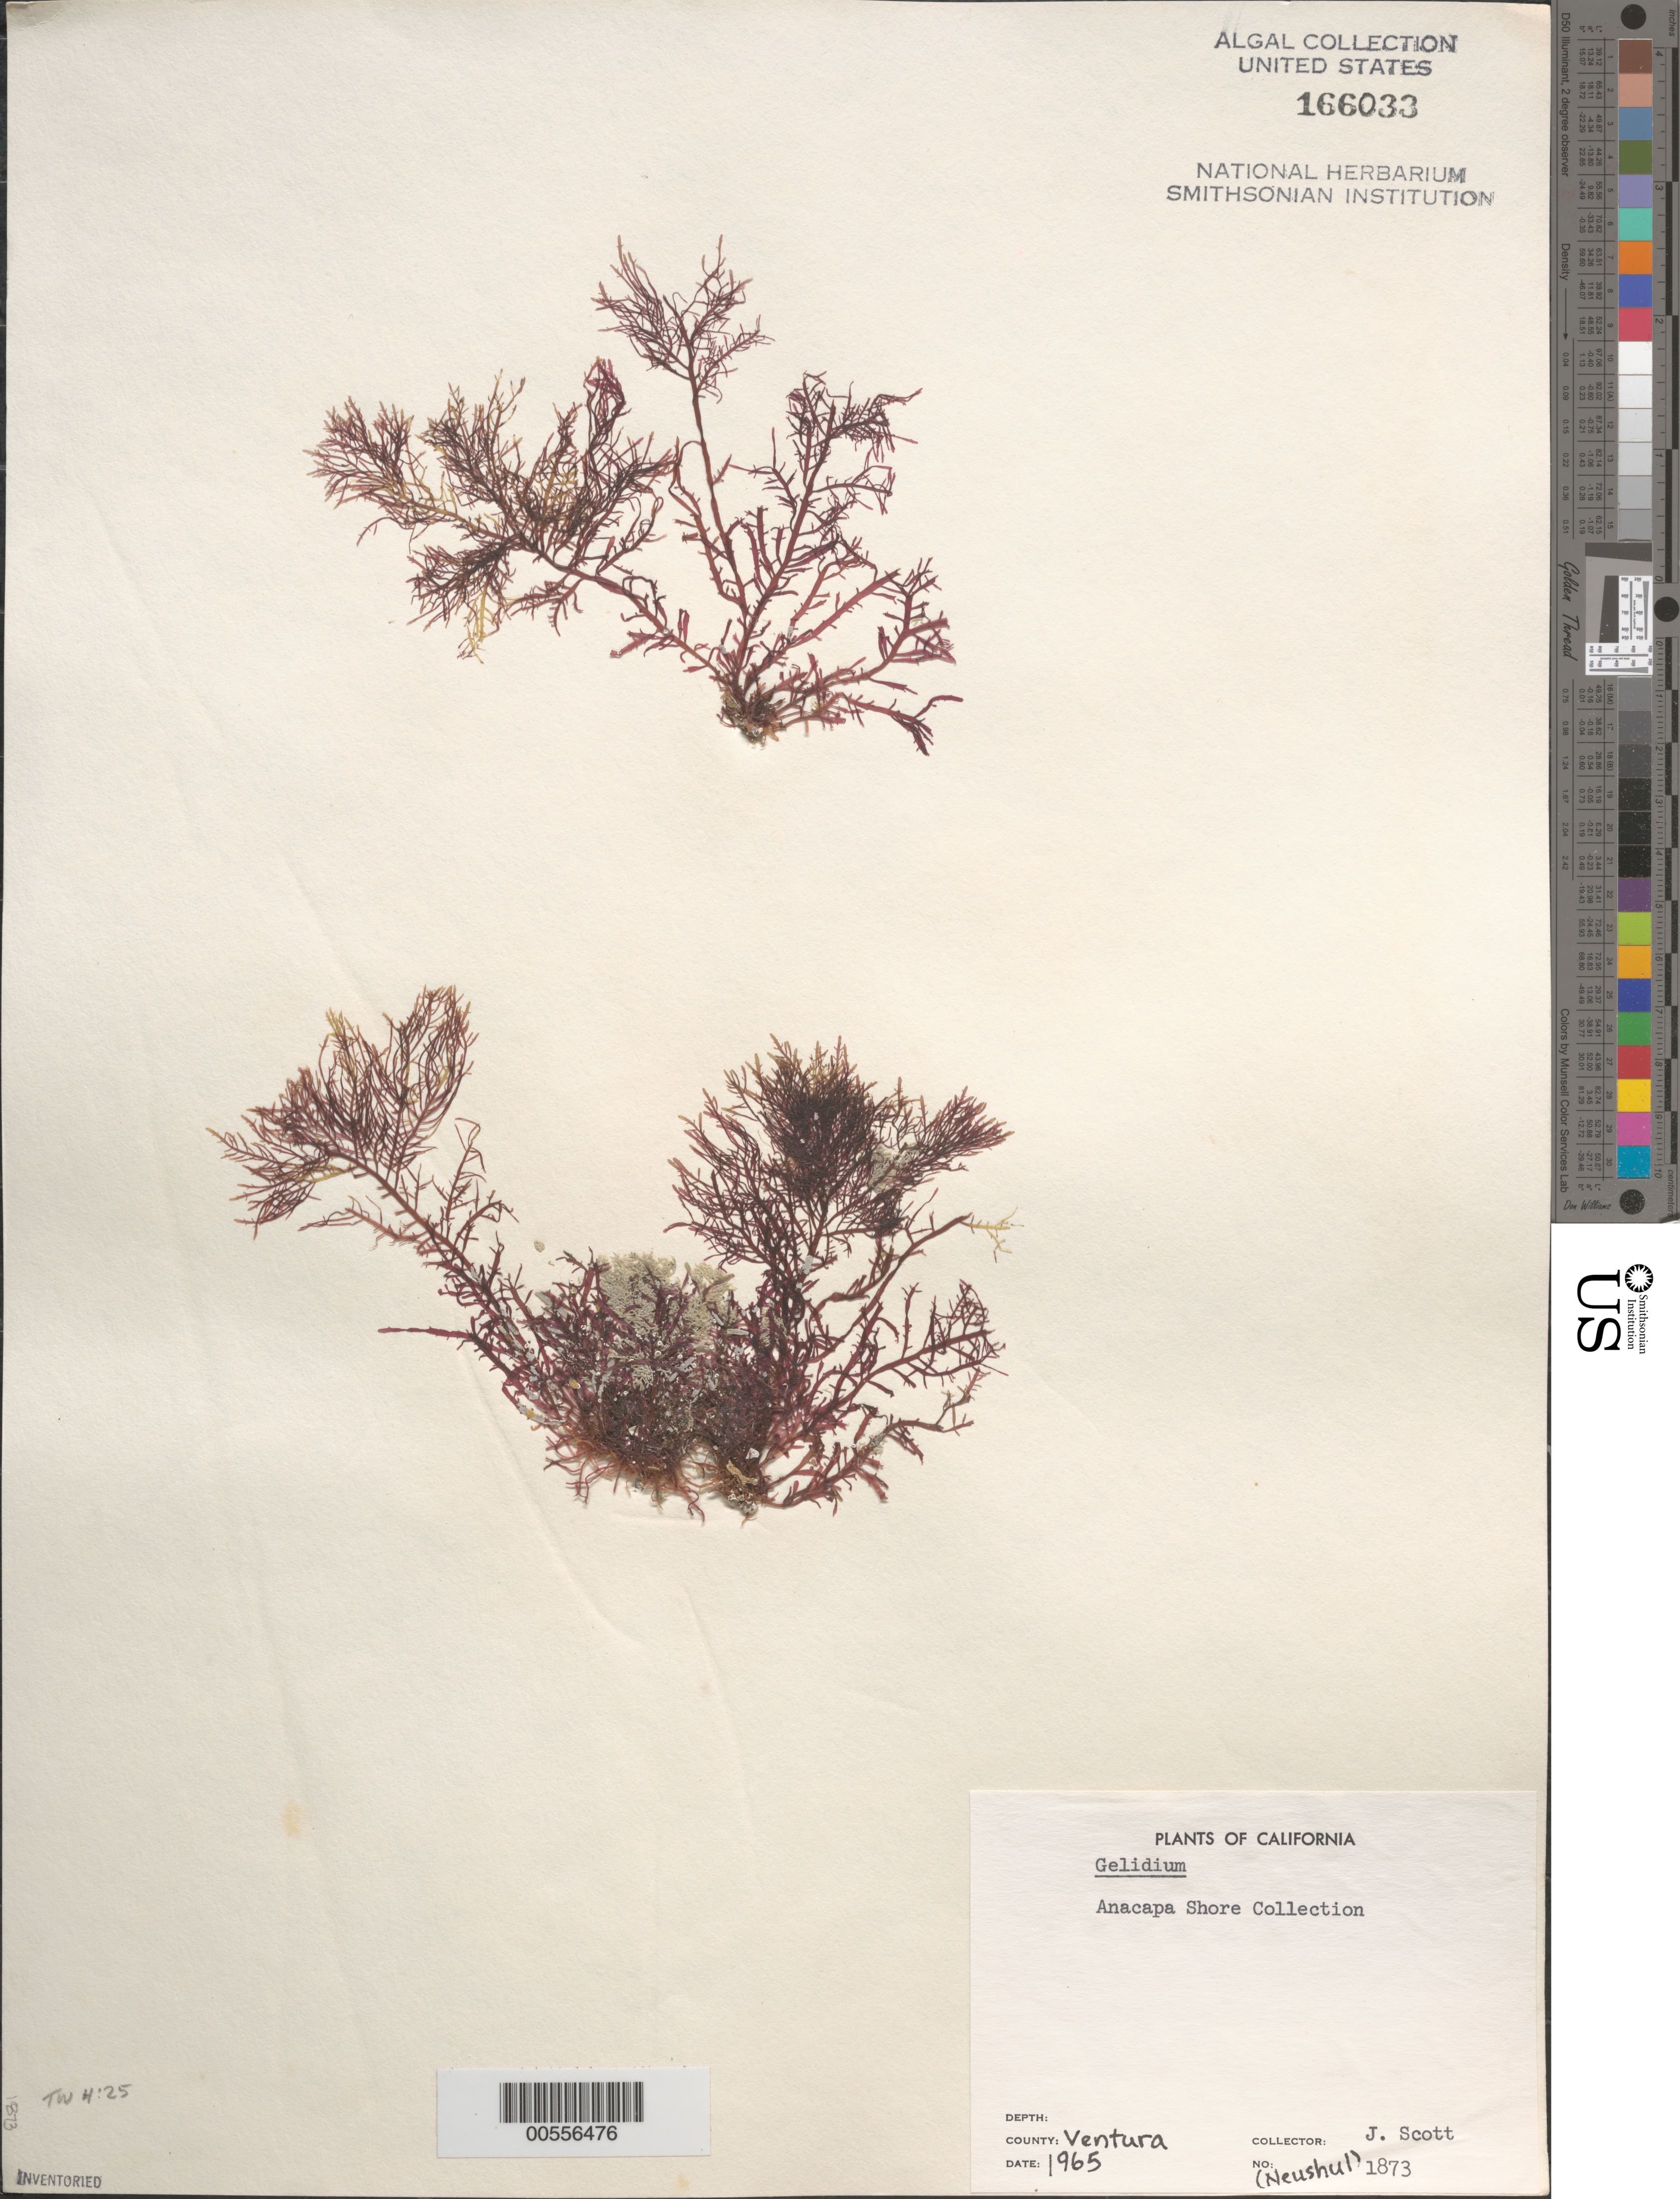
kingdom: Plantae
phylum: Rhodophyta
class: Florideophyceae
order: Gelidiales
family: Gelidiaceae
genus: Gelidium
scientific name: Gelidium sp.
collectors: J. Scott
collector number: Neushul 1873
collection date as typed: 1965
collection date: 1965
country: United States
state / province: California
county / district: Ventura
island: Anacapa Island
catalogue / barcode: US 166033